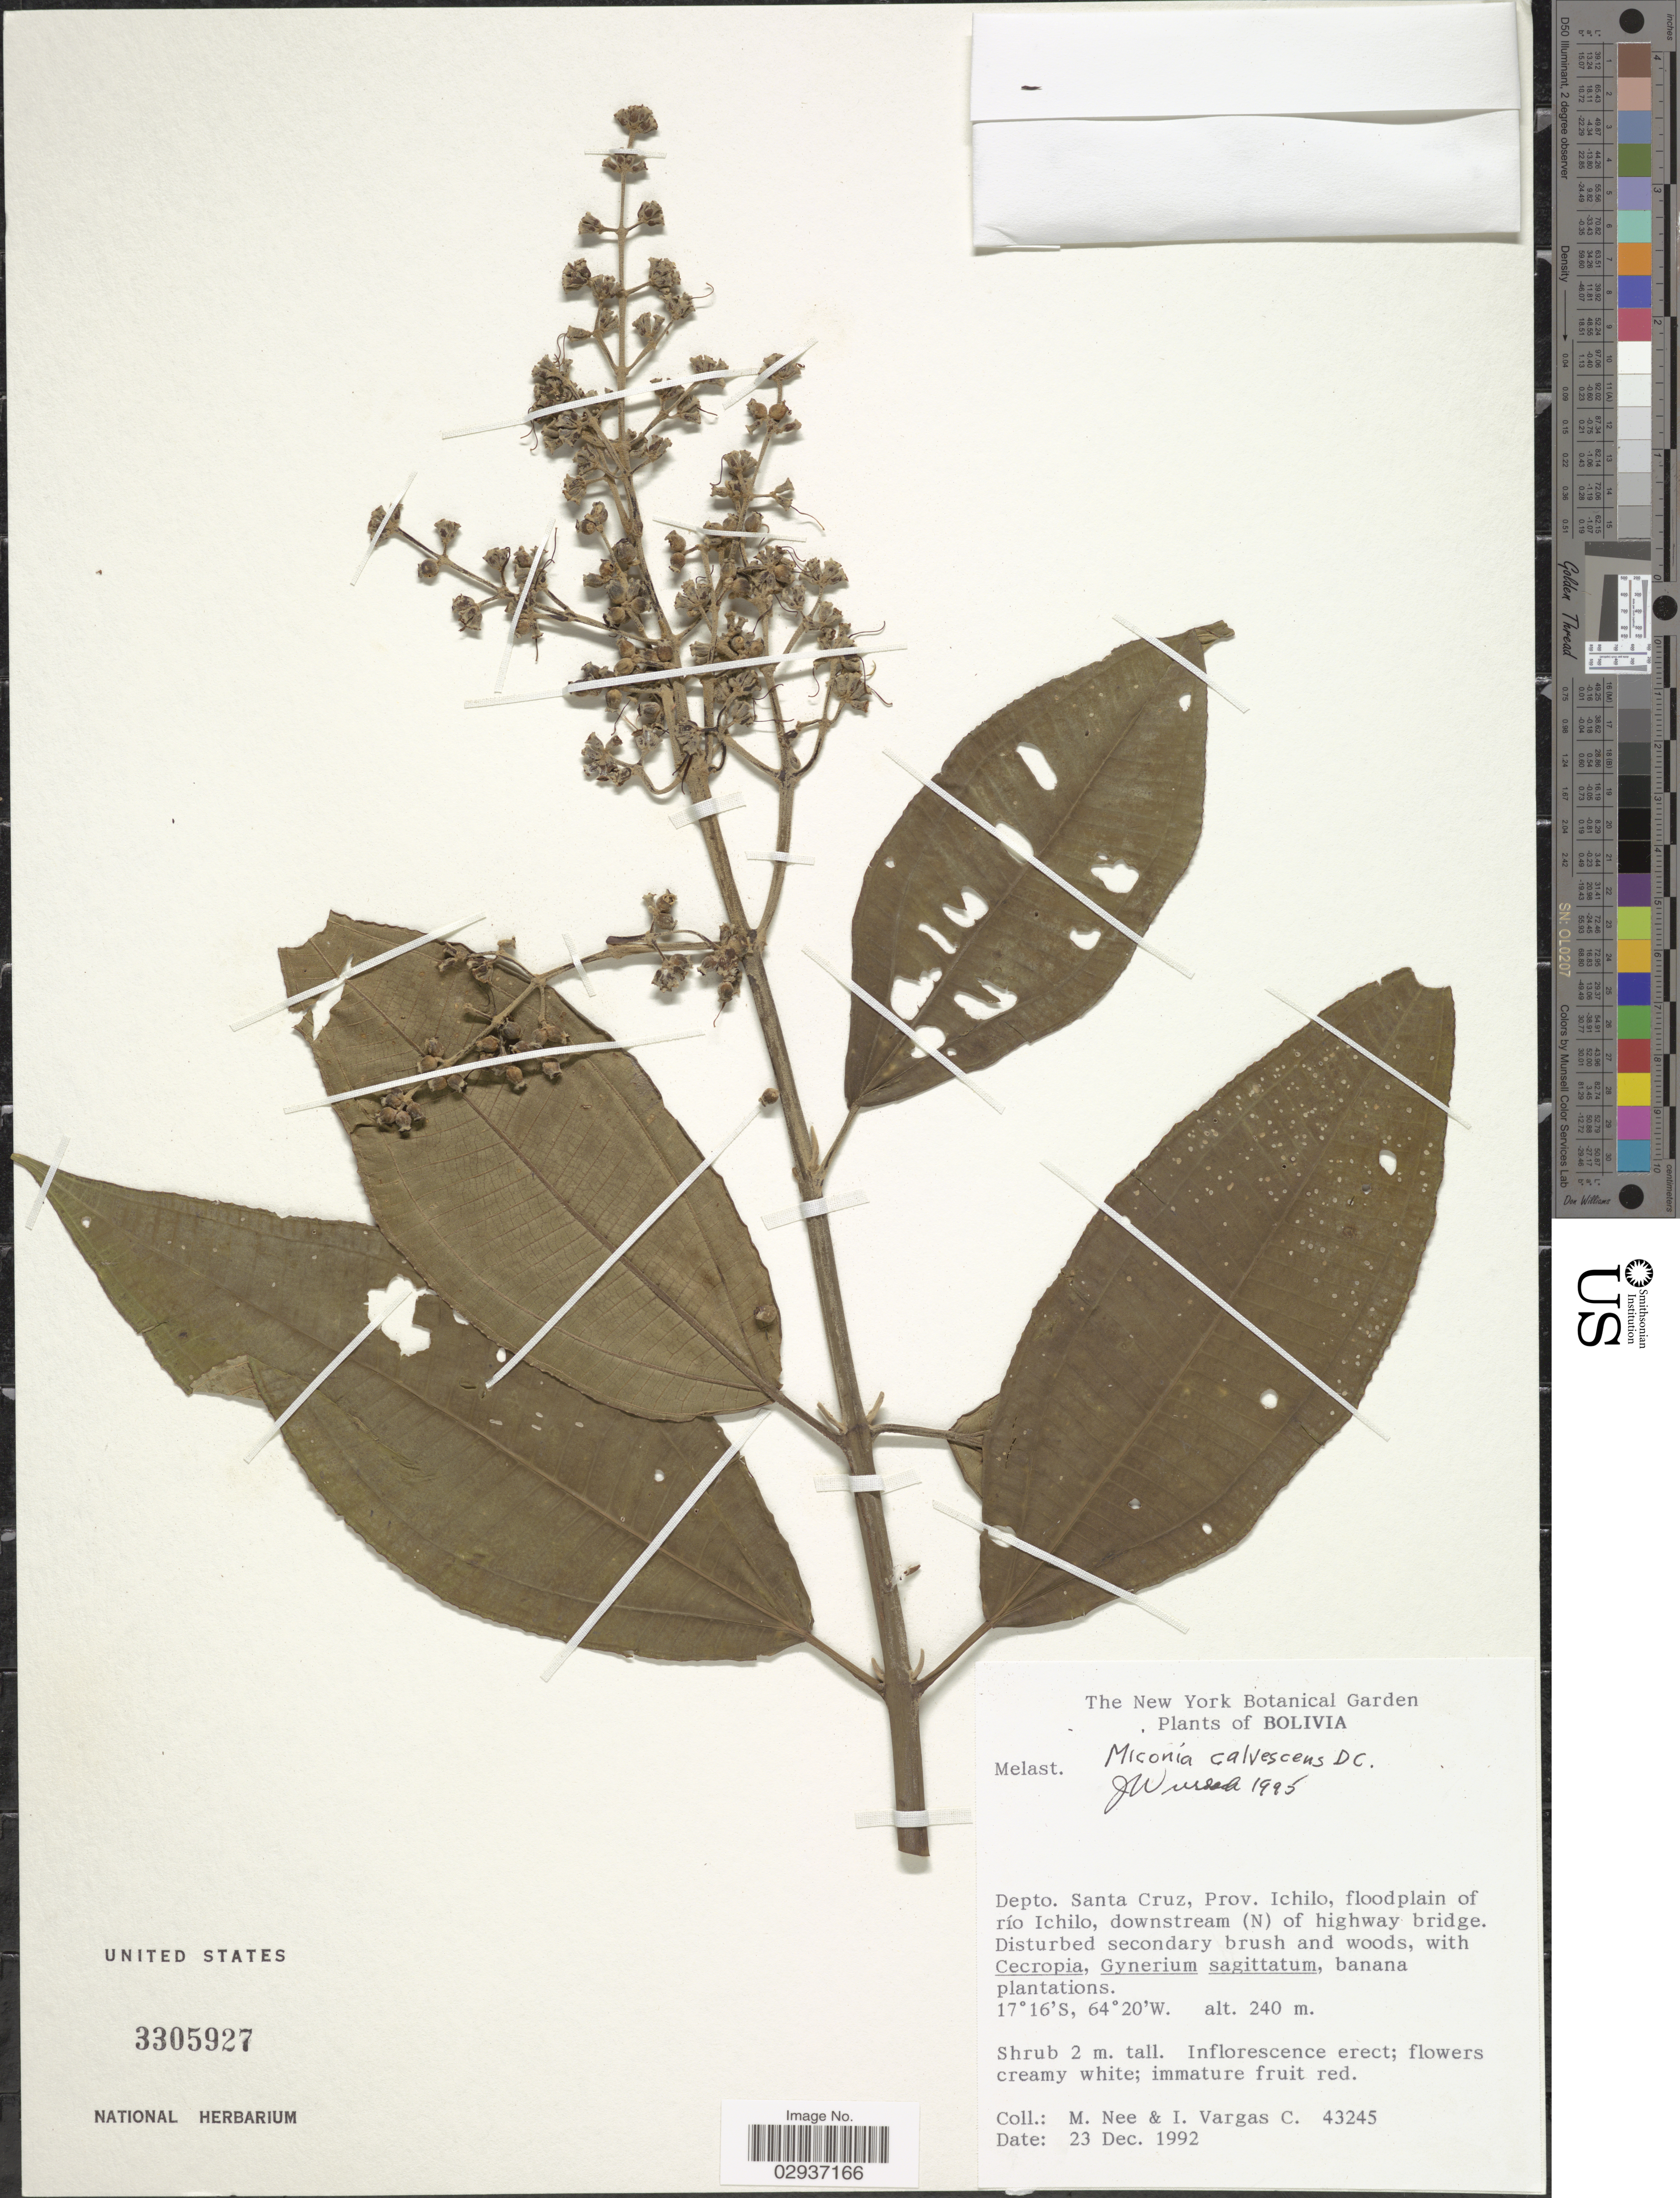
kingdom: Plantae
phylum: Tracheophyta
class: Magnoliopsida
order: Myrtales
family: Melastomataceae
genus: Miconia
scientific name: Miconia calvescens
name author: DC.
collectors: M. Nee & I. Vargas C.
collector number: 43245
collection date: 1992-12-23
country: Bolivia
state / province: Santa Cruz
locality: Depto. Santa Cruz, Prov. Ichilo, floodplain of río Ichilo, downstream (N) of highway bridge.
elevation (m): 240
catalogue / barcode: US 3305927